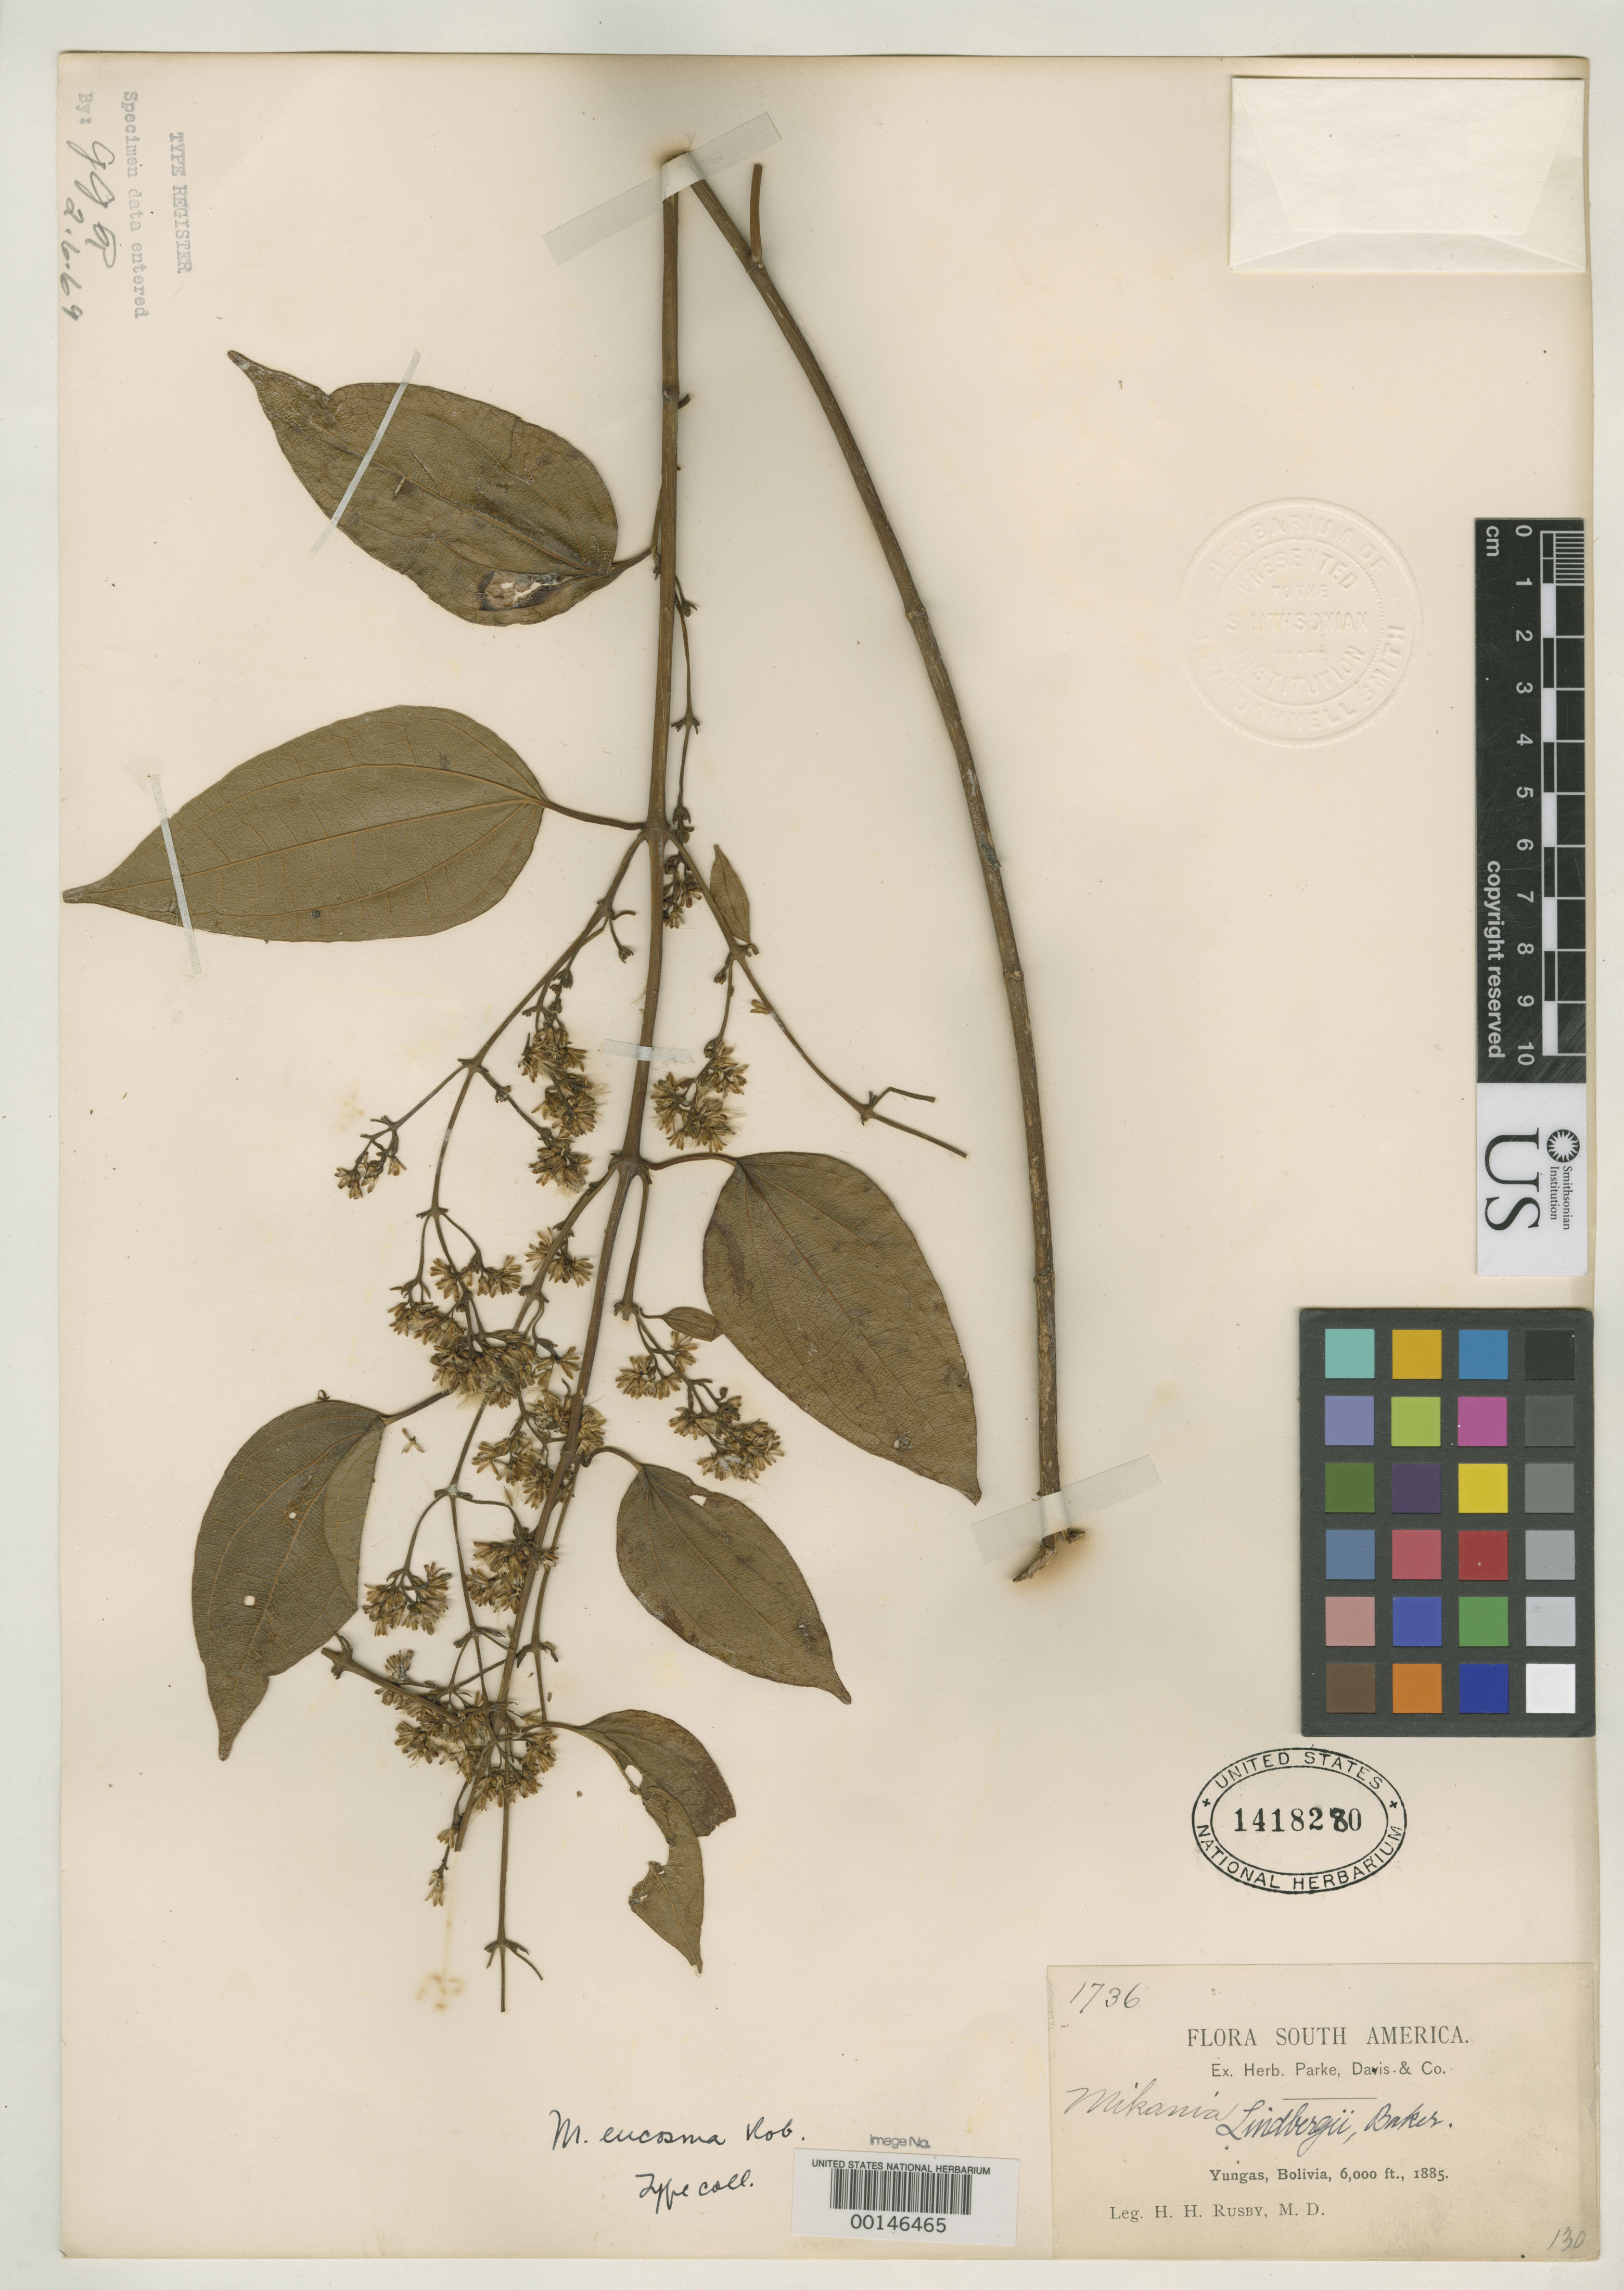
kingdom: Plantae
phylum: Tracheophyta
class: Magnoliopsida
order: Asterales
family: Asteraceae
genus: Mikania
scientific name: Mikania eucosma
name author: B.L. Rob.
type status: Isotype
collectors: H. H. Rusby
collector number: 1736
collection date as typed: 1885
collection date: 1885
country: Bolivia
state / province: La Paz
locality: Yungas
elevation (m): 1829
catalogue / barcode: US 1418280